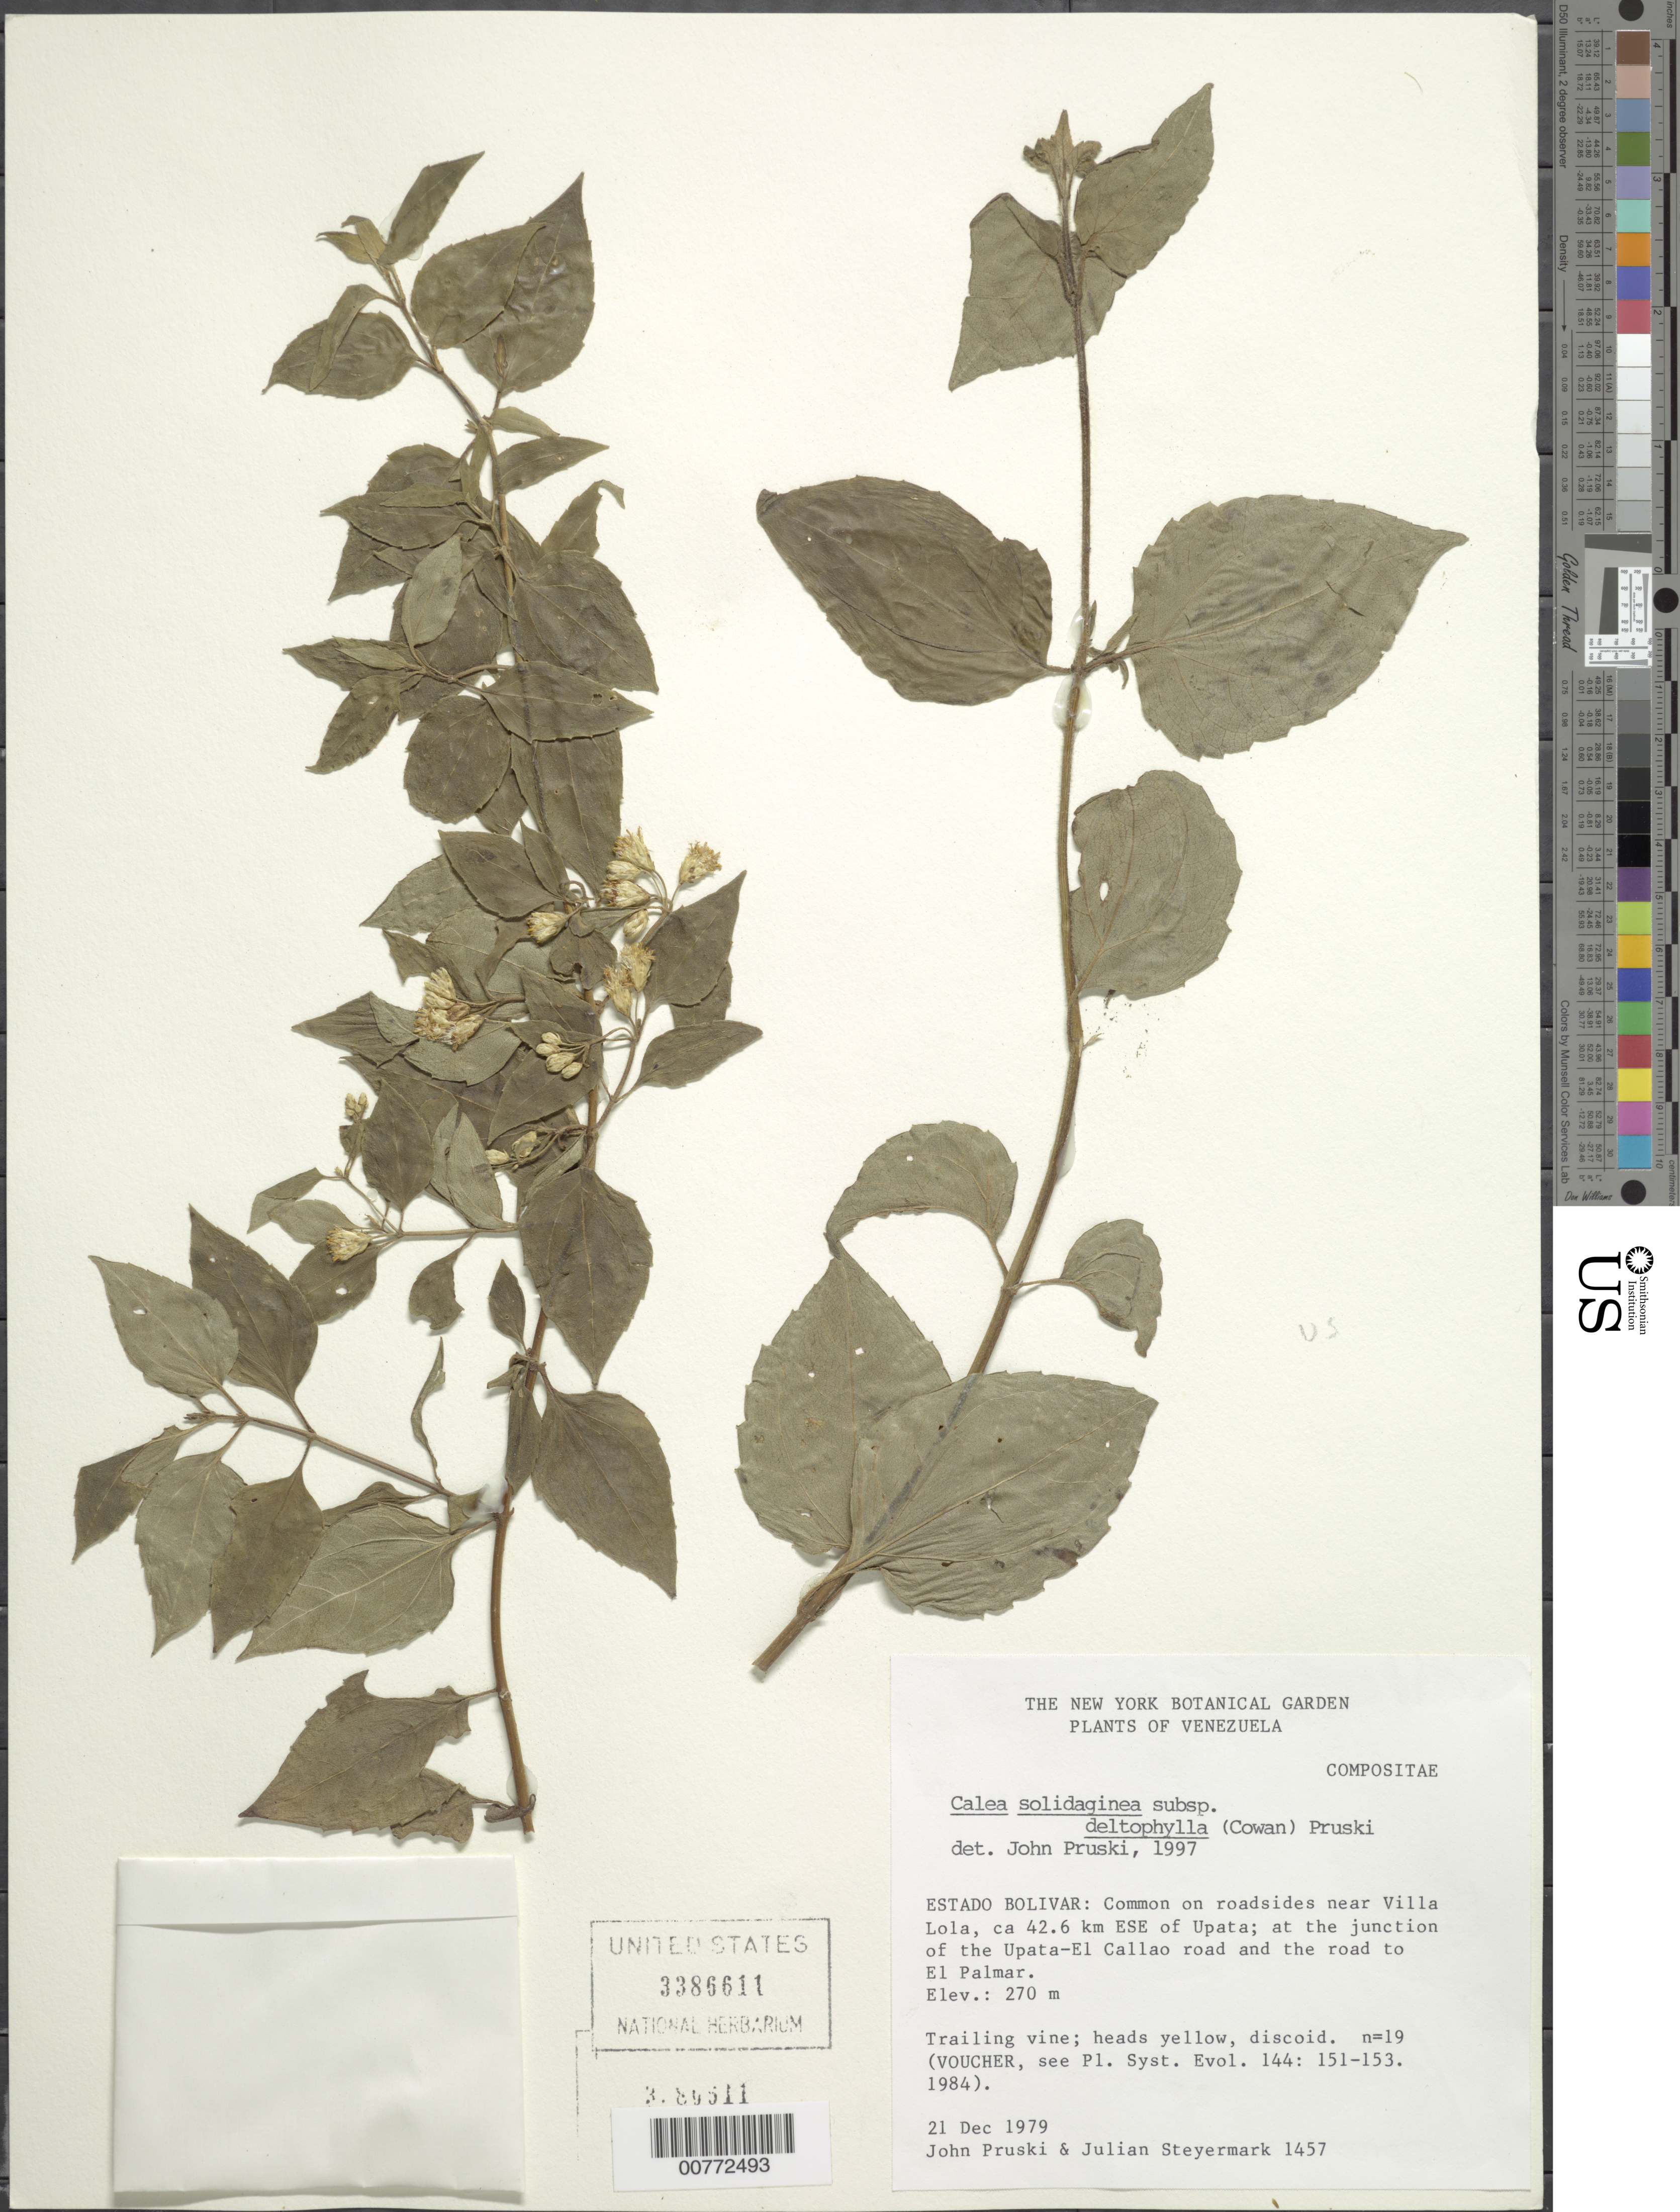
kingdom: Plantae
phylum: Tracheophyta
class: Magnoliopsida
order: Asterales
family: Asteraceae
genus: Calea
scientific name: Calea solidaginea subsp. deltophylla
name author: (R.S. Cowan) Pruski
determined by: Pruski, J. F.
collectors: J. F. Pruski & J. Steyermark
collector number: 1457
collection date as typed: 21-Dec-79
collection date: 1979-12-21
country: Venezuela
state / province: Bolívar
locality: Villa Lola, ca 42.6 km ESE of Upata, at junction of Upata-El Callao rd and rd to El Palmar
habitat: Along roadside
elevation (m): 270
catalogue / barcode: US 3386611